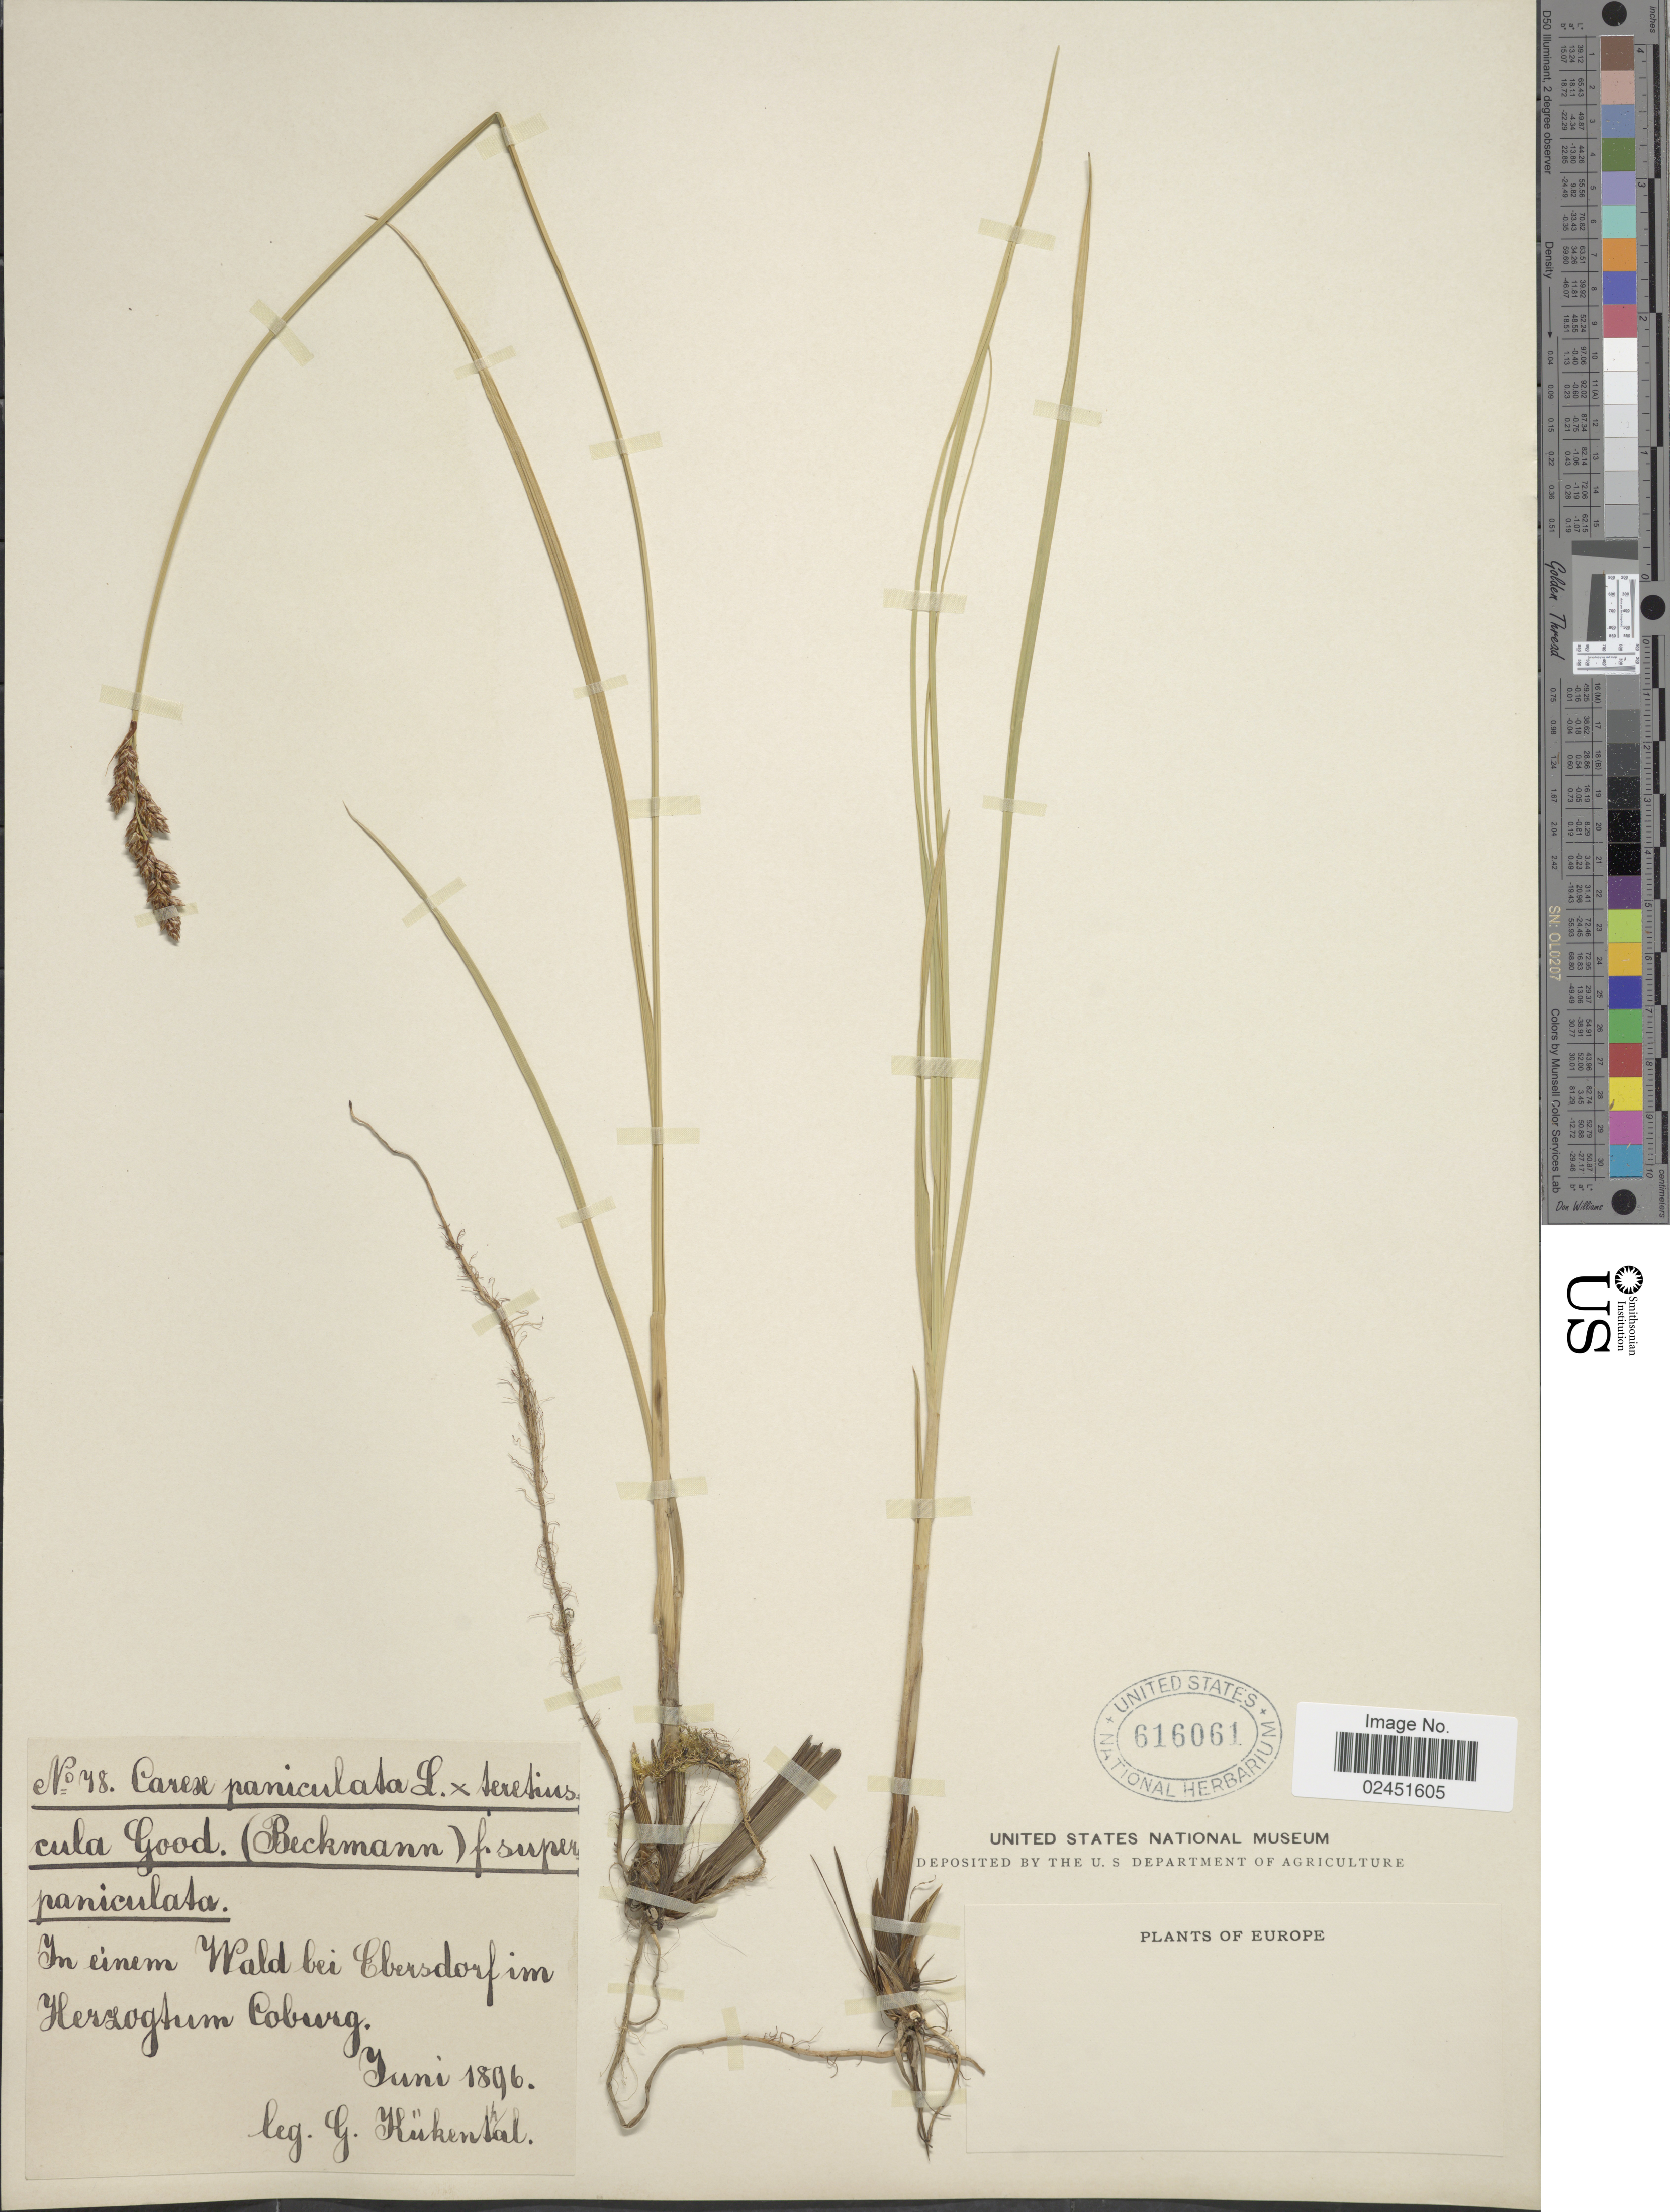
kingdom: Plantae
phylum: Tracheophyta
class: Liliopsida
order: Poales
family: Cyperaceae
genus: Carex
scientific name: Carex paniculata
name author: L.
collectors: G. Kükenthal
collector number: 78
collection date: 1896-06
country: Germany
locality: In einem Wald bei Ebersdorf im Herzogtum Coburg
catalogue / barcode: US 616061